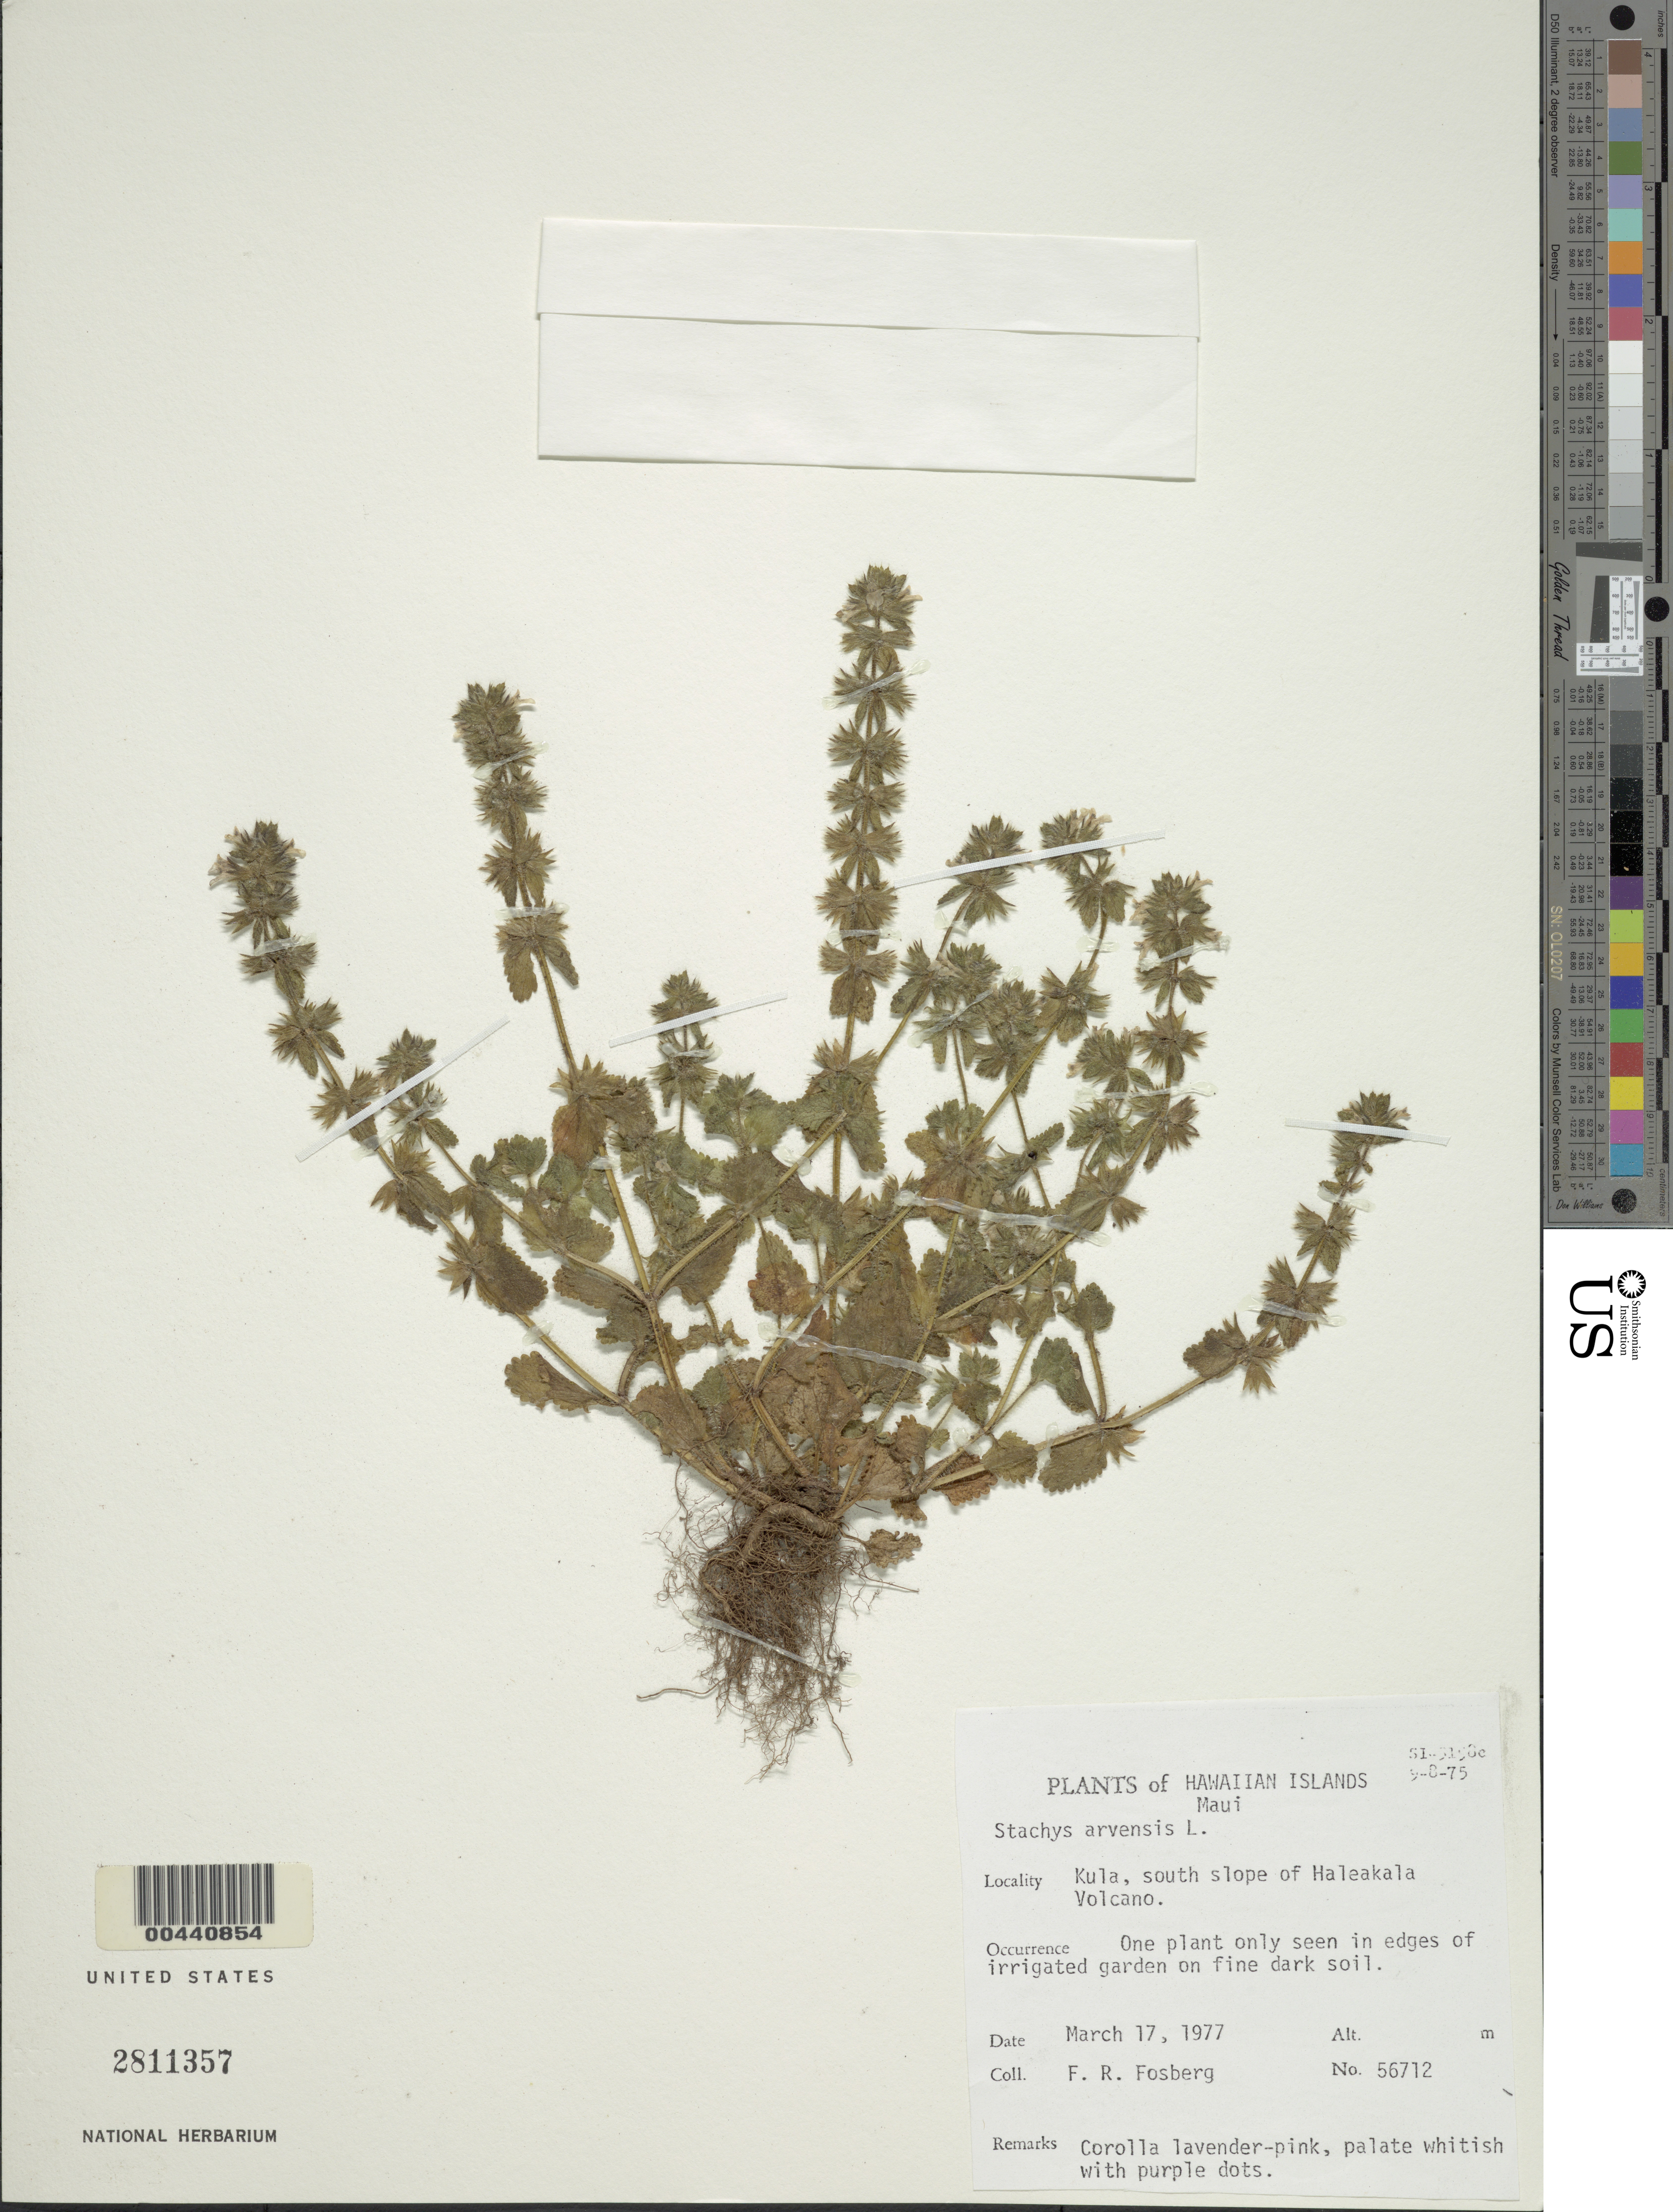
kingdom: Plantae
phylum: Tracheophyta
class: Magnoliopsida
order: Lamiales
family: Lamiaceae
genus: Stachys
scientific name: Stachys arvensis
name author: (L.) L.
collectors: F. R. Fosberg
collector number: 56712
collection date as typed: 17 Mar 1977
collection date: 1977-03-17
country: United States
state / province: Hawaii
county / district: Maui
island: Maui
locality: Kula, south slope of Haleakala Volcano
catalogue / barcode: US 2811357